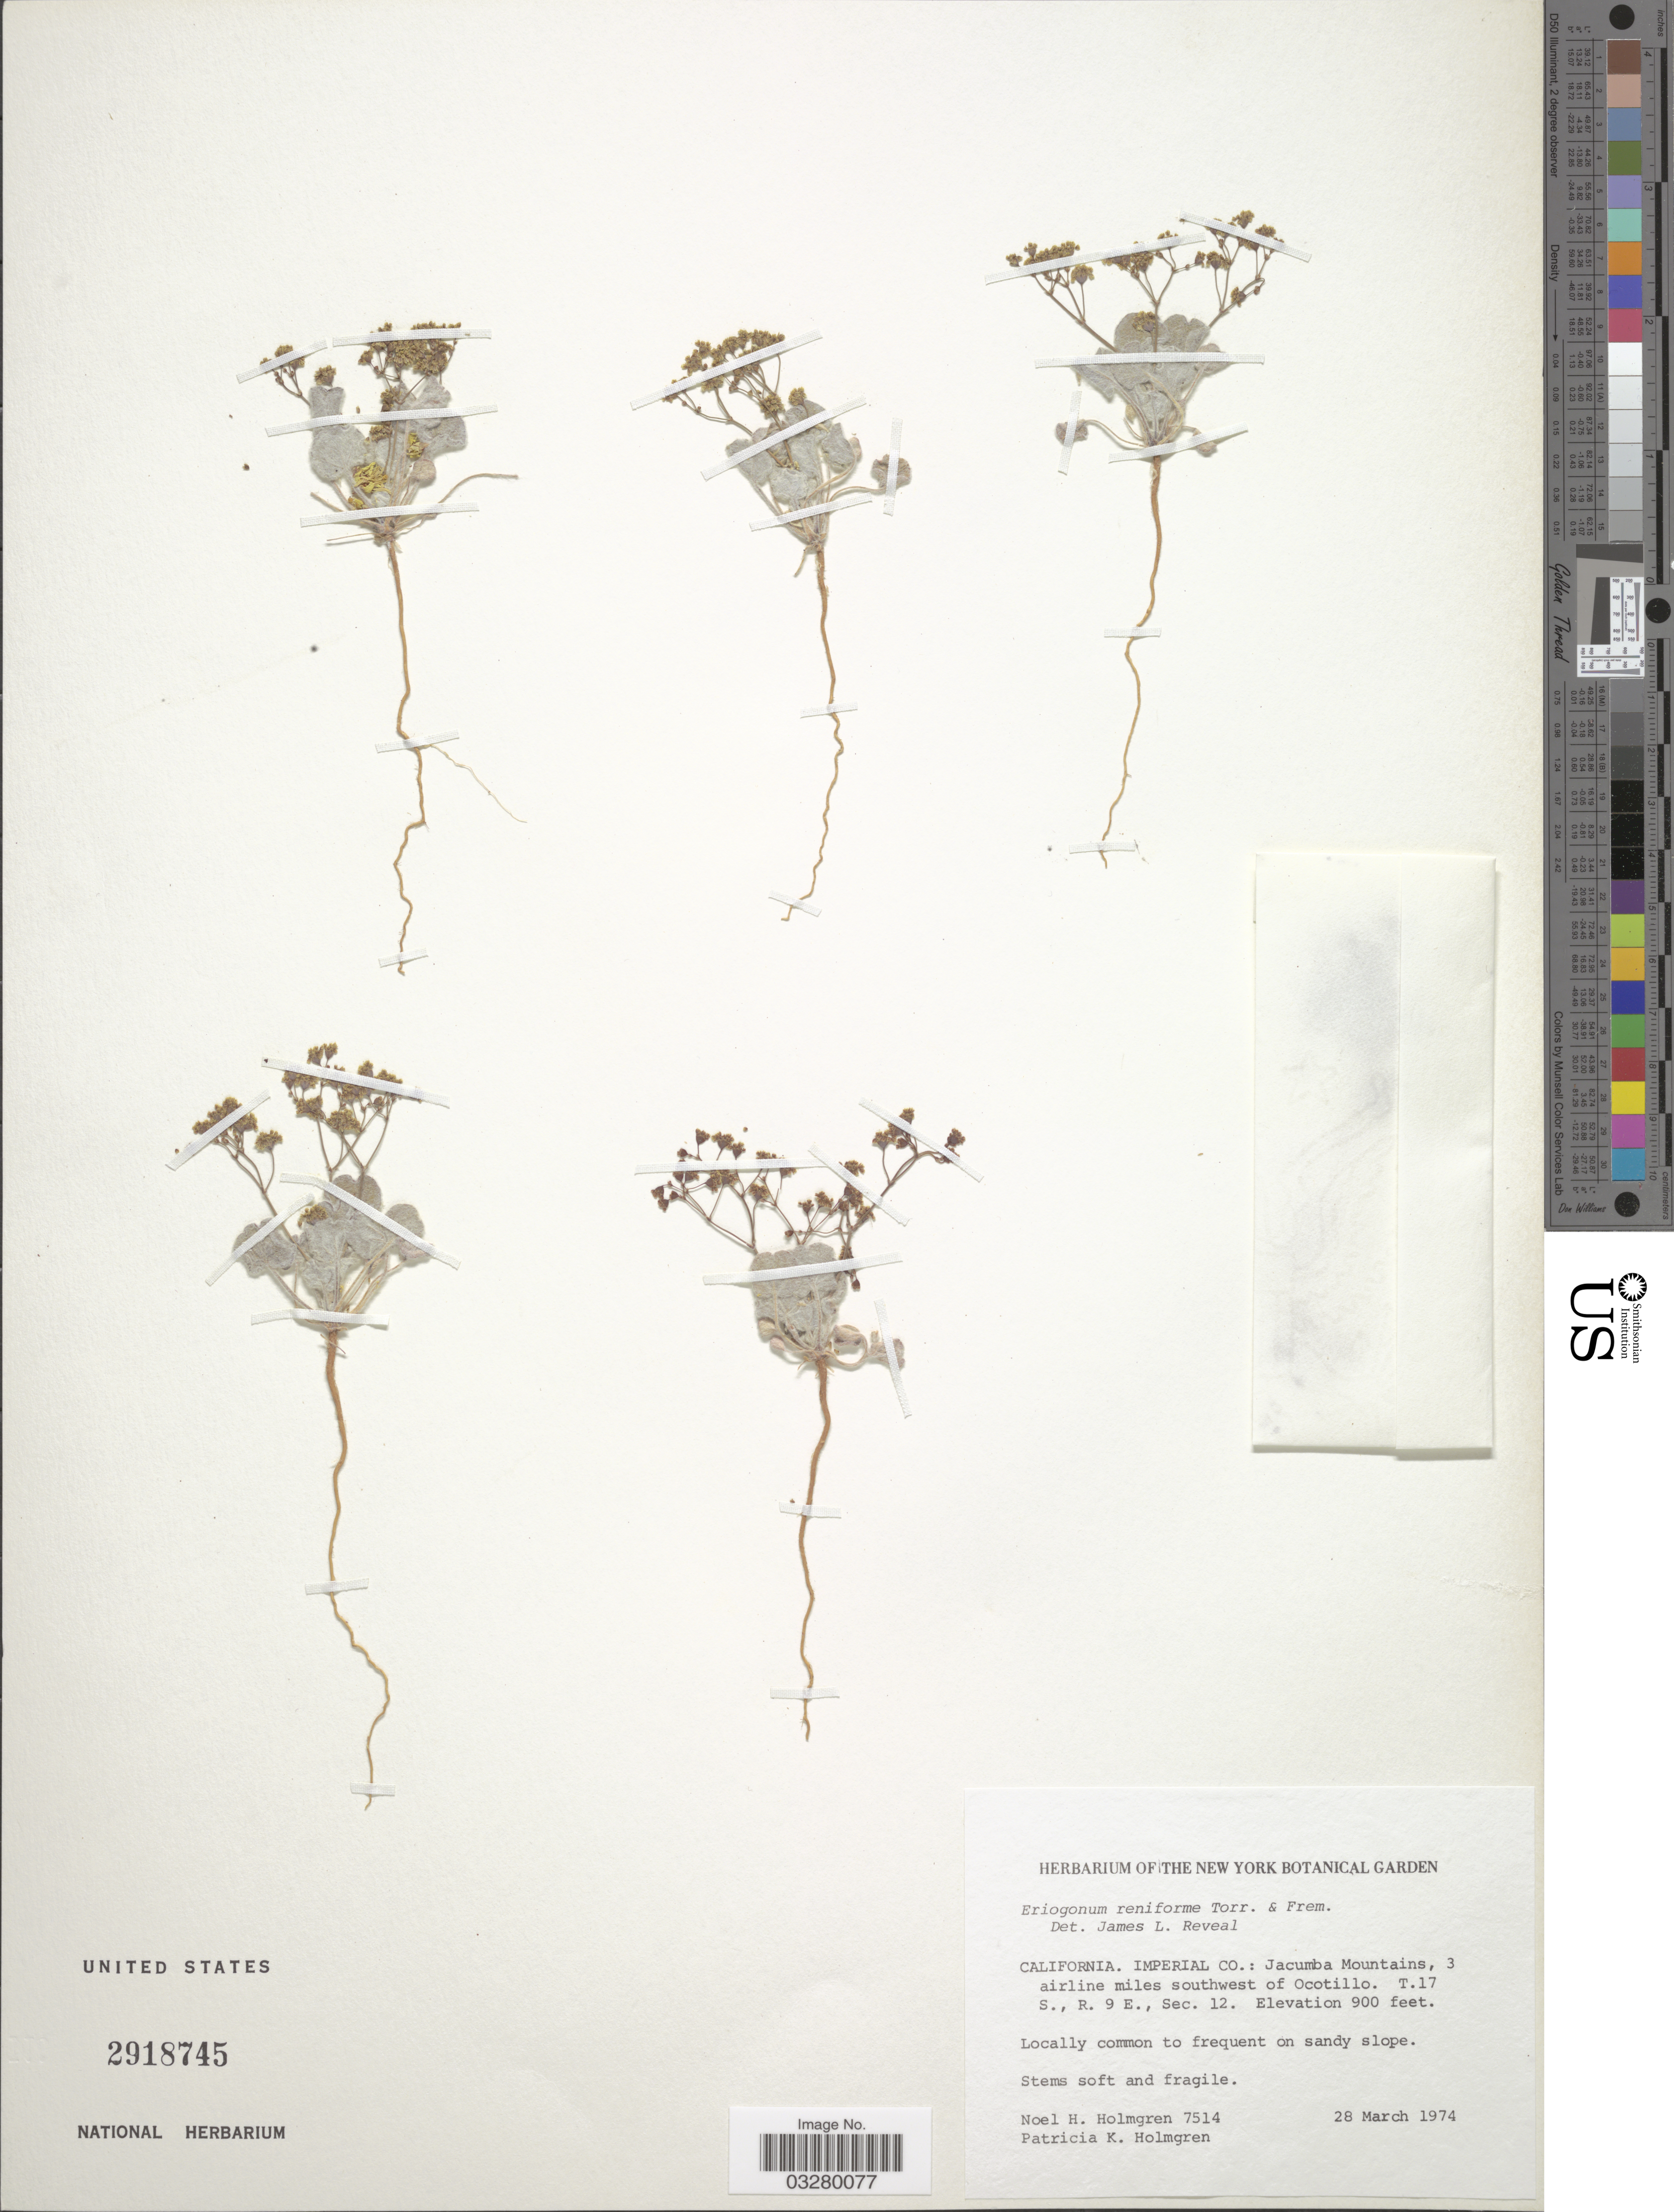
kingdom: Plantae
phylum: Tracheophyta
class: Magnoliopsida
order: Caryophyllales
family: Polygonaceae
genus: Eriogonum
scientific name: Eriogonum reniforme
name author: Torr. & Frém.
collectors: N. H. Holmgren & P. K. Holmgren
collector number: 7514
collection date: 1974-03-28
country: United States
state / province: California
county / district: Imperial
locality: Imperial Co.: Jacumba Mountains, 3 airline miles southwest of Ocotillo. T.17S., R. 9 E., Sec. 12.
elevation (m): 274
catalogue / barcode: US 2918745